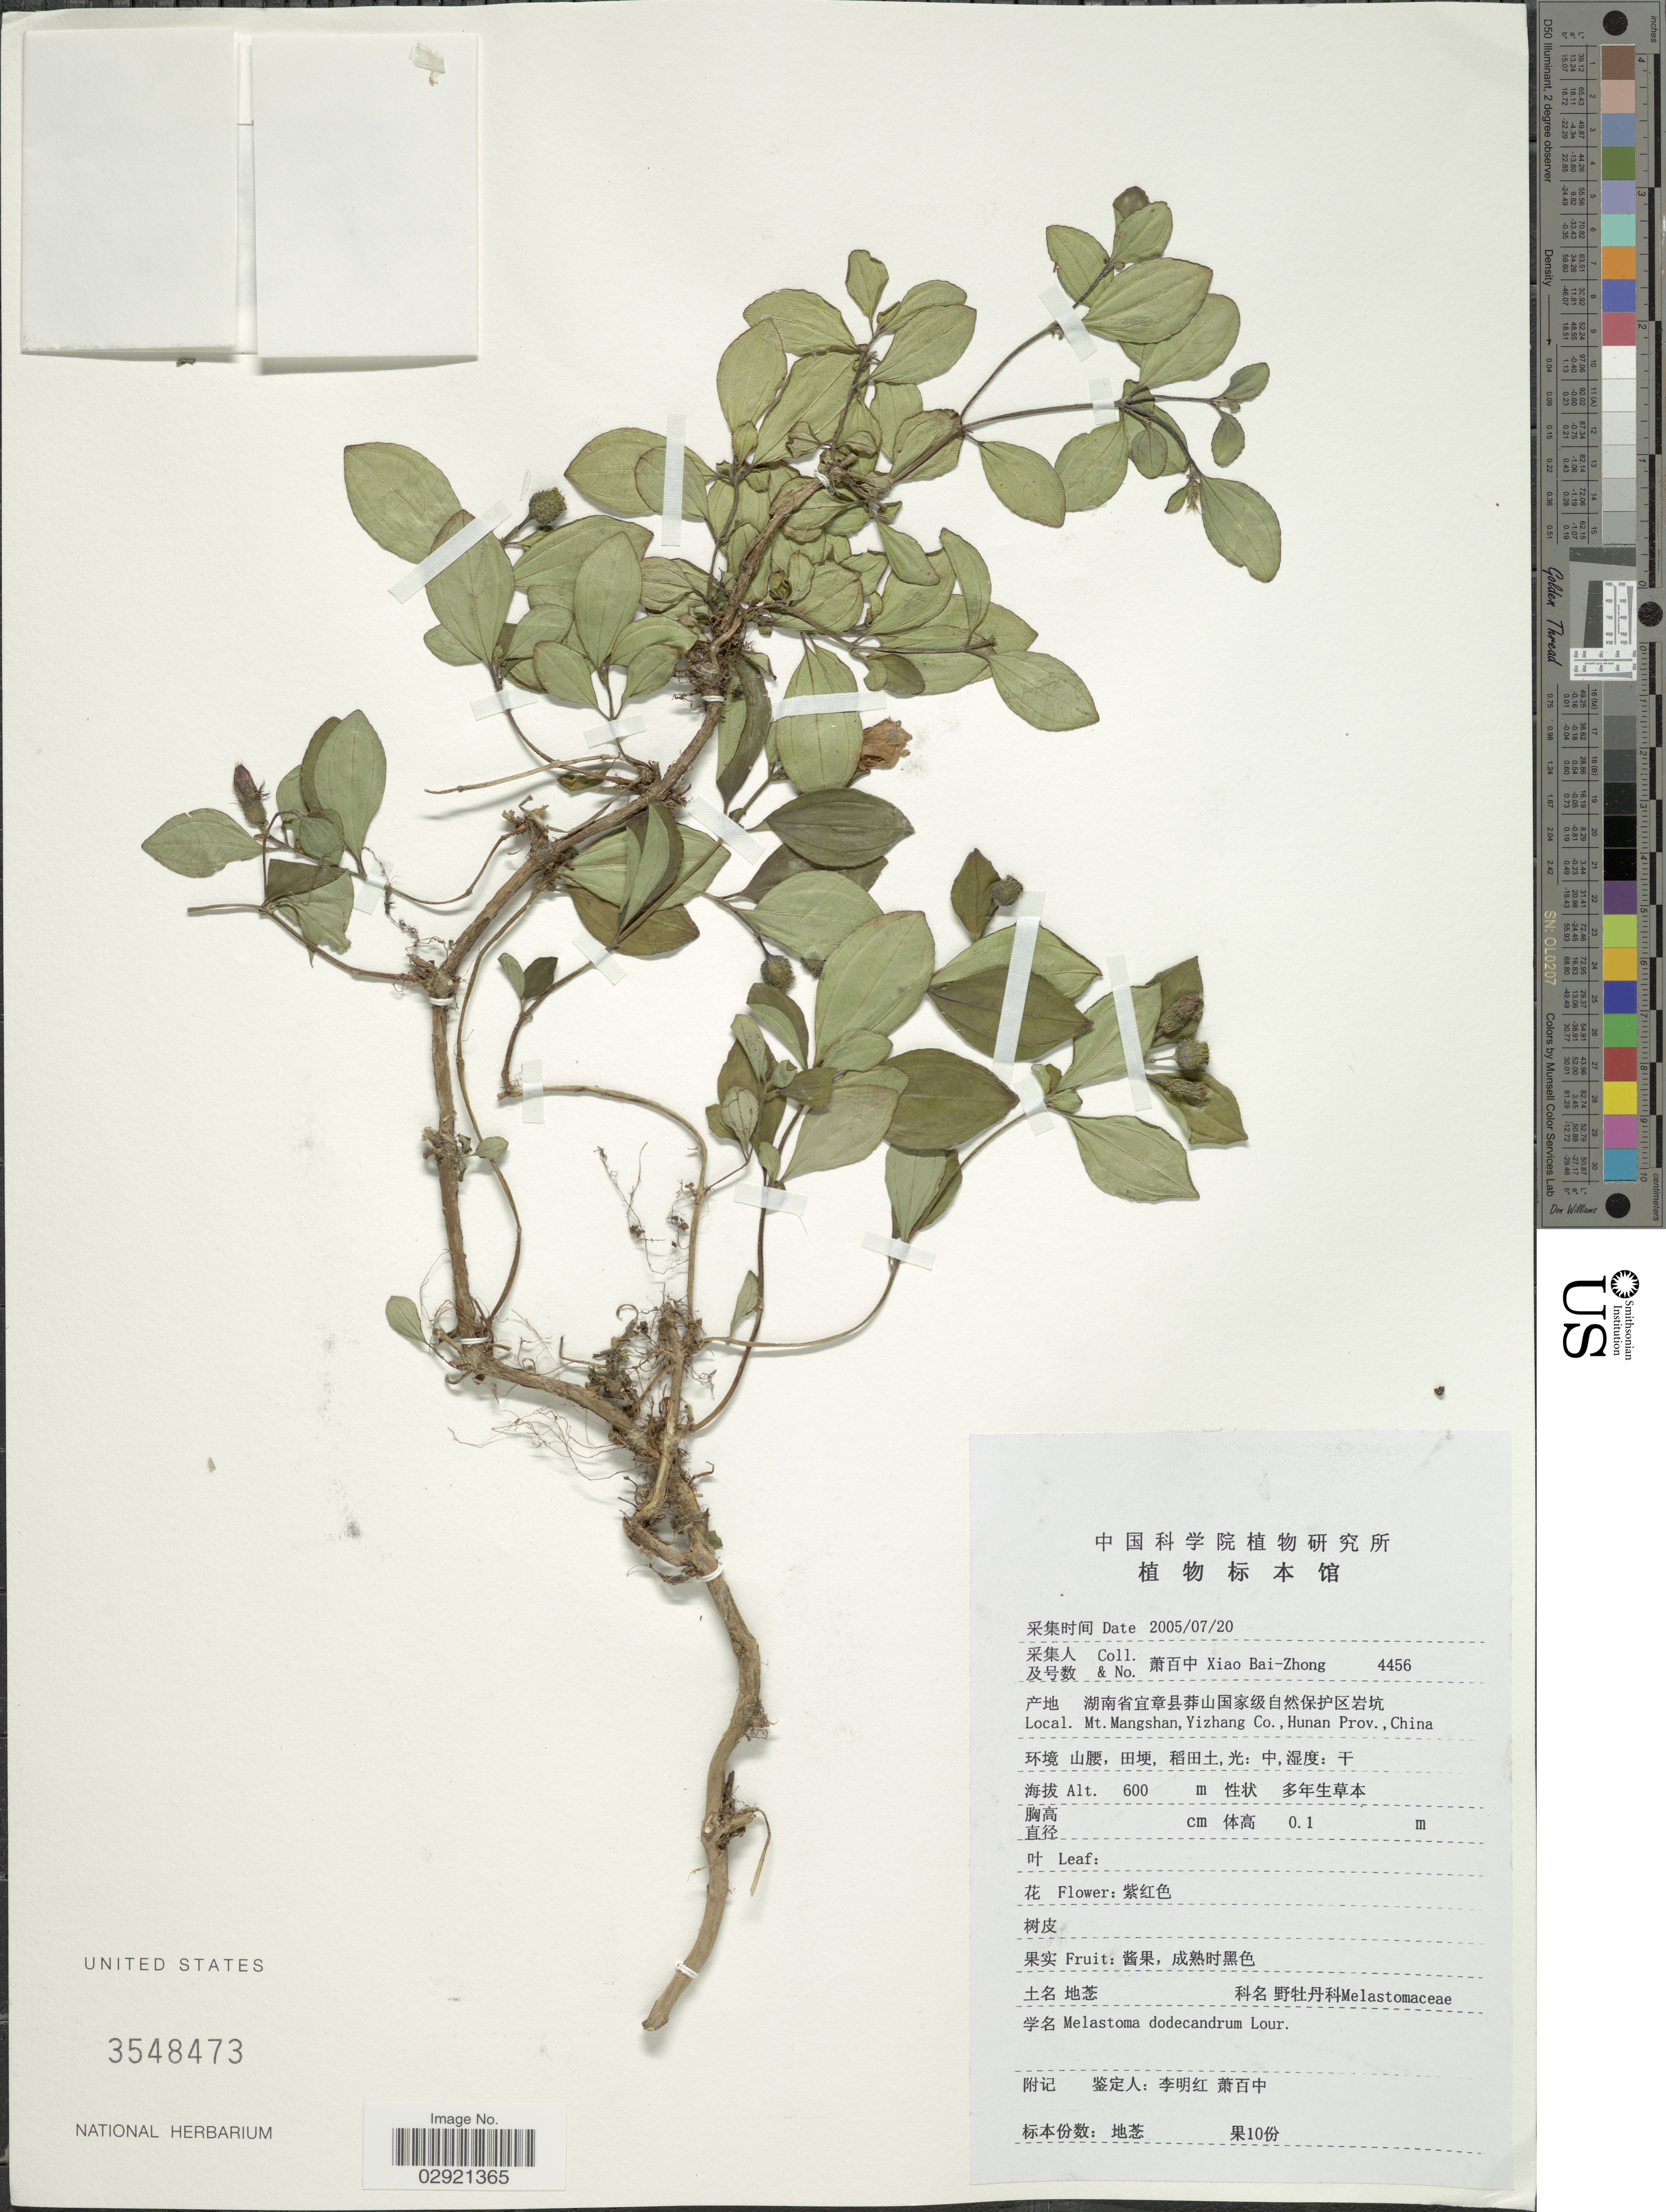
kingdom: Plantae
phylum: Tracheophyta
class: Magnoliopsida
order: Myrtales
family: Melastomataceae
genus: Melastoma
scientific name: Melastoma dodecandra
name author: Lour.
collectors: B. Z. Xiao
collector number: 4456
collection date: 2005-07-20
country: China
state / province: Hunan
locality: Mt. Mangshan, Yizhang Co.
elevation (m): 600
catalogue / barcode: US 3548473